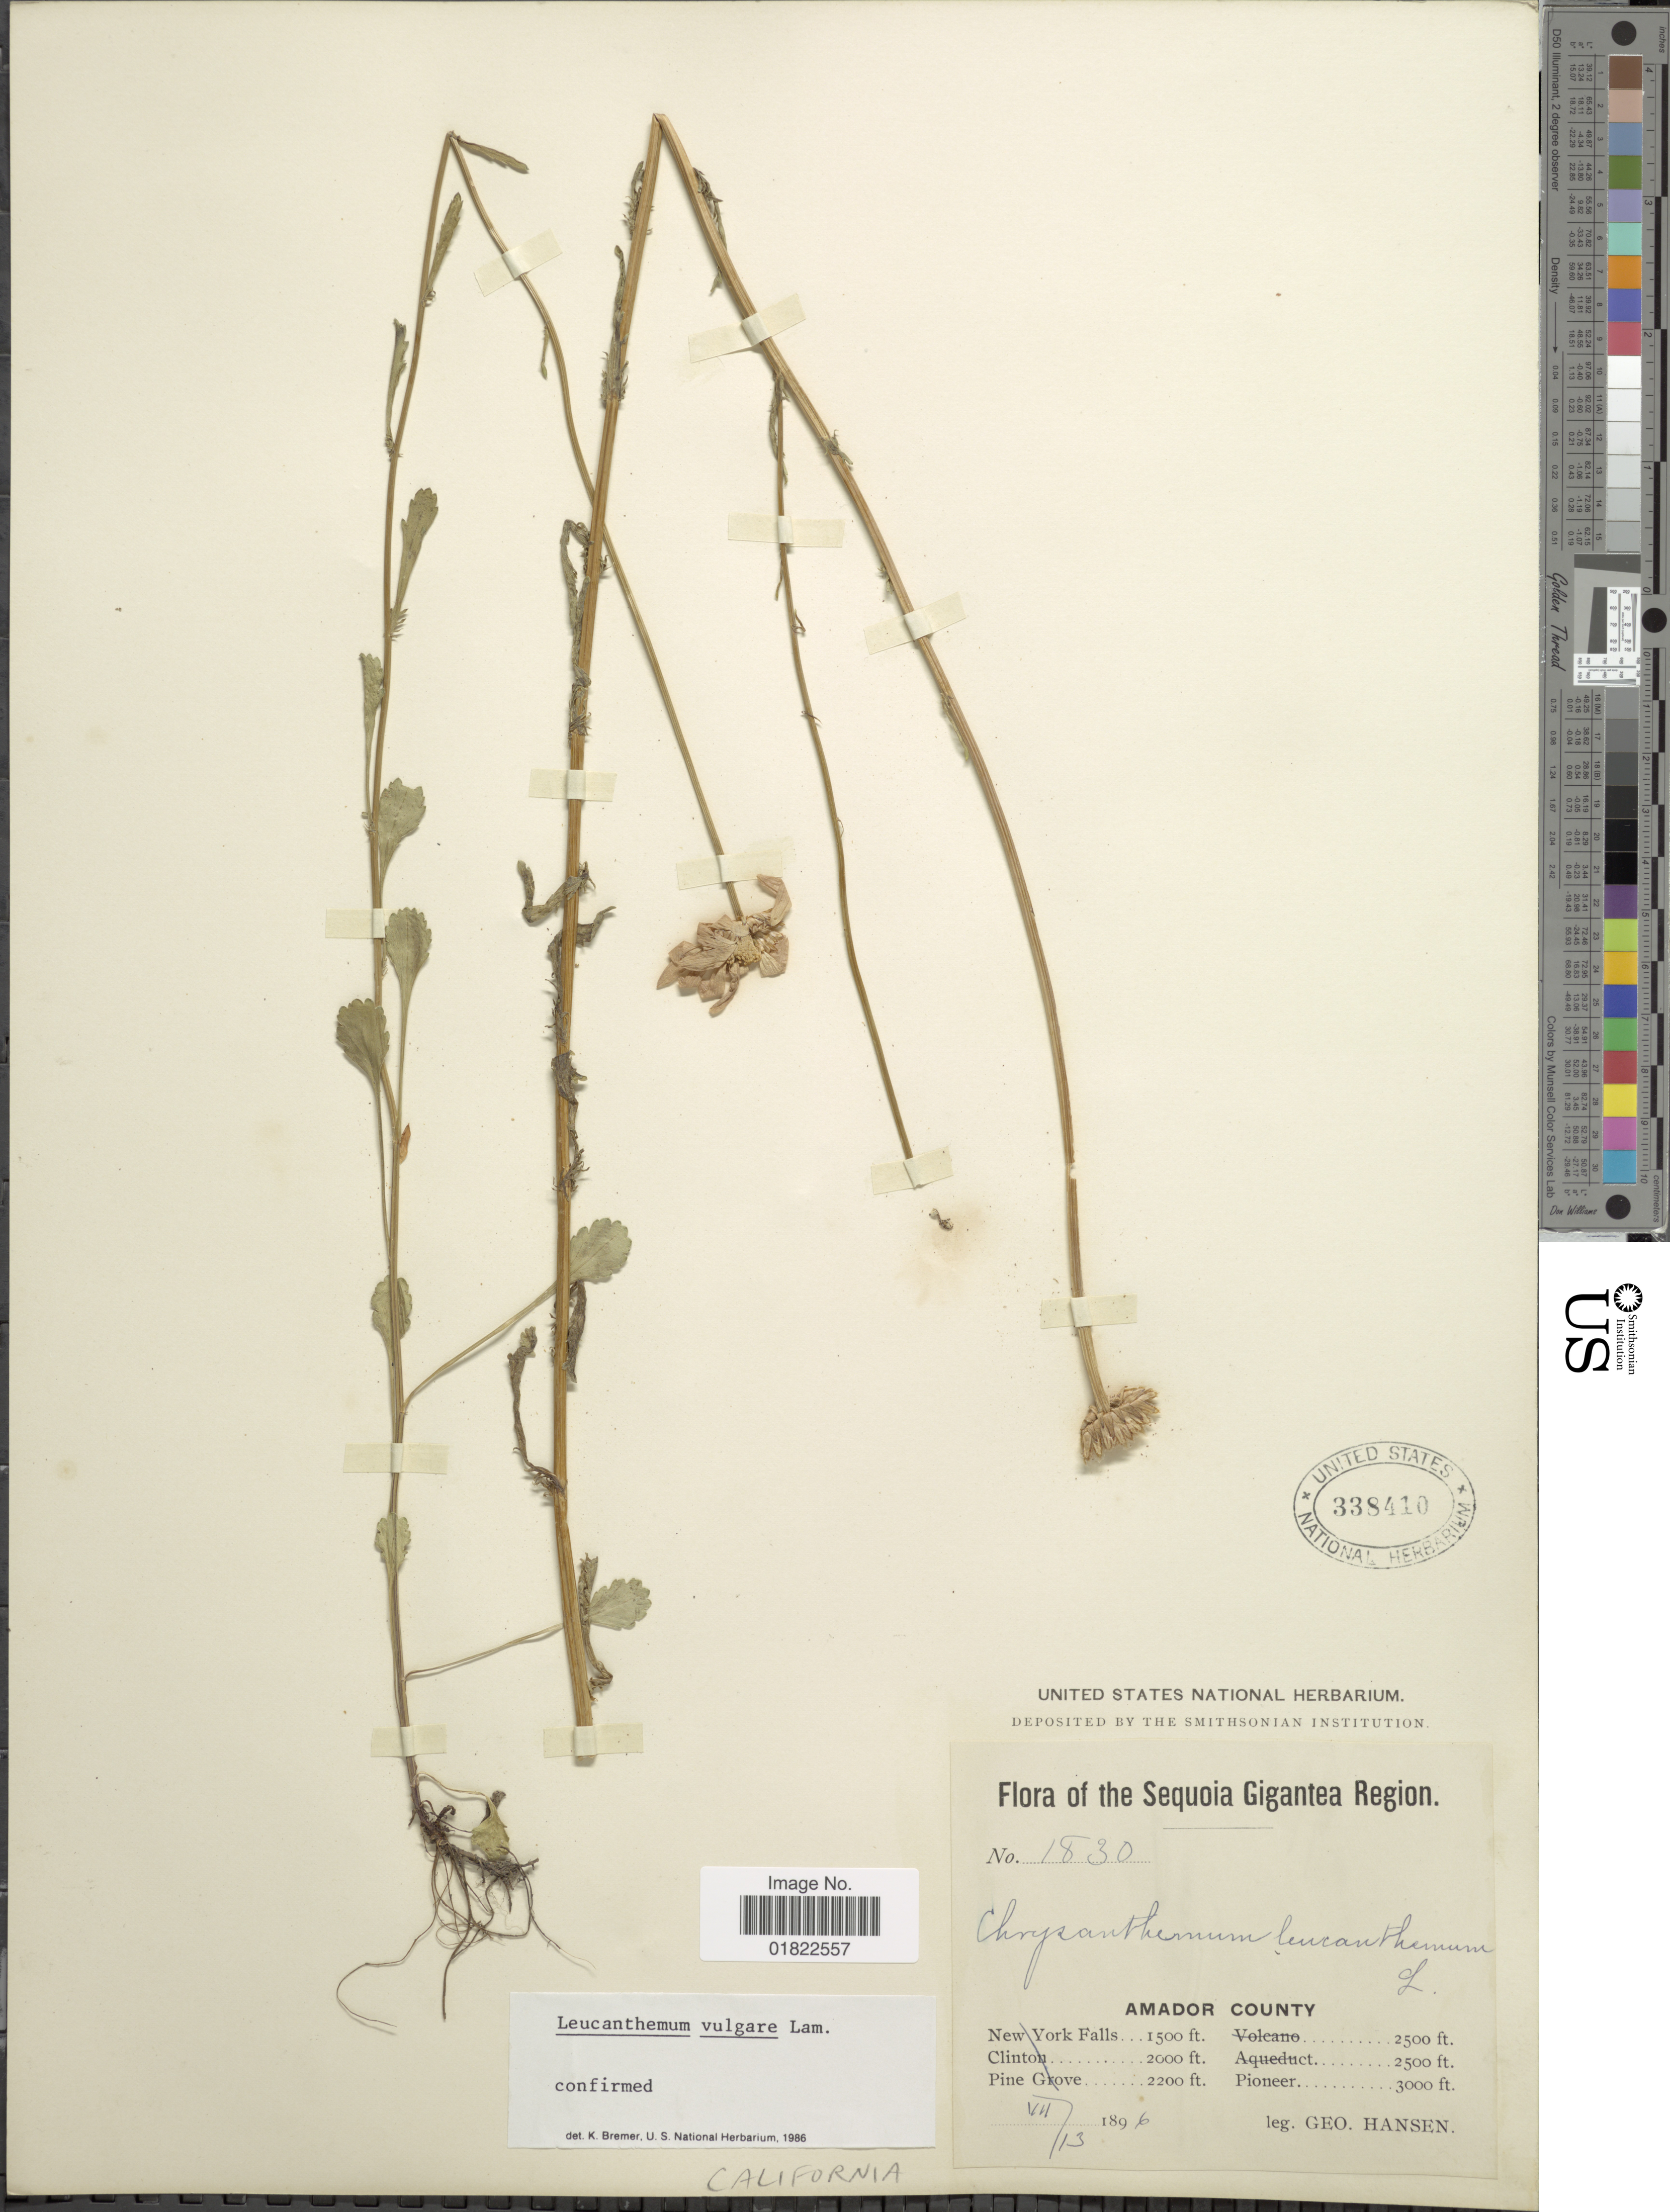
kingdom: Plantae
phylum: Tracheophyta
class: Magnoliopsida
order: Asterales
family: Asteraceae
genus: Leucanthemum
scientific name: Leucanthemum vulgare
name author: Lam.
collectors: G. Hansen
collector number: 1830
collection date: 1896-07-13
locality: The Sequoia Gigantea Region, Amador County, Pioneer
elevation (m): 914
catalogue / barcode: US 338410